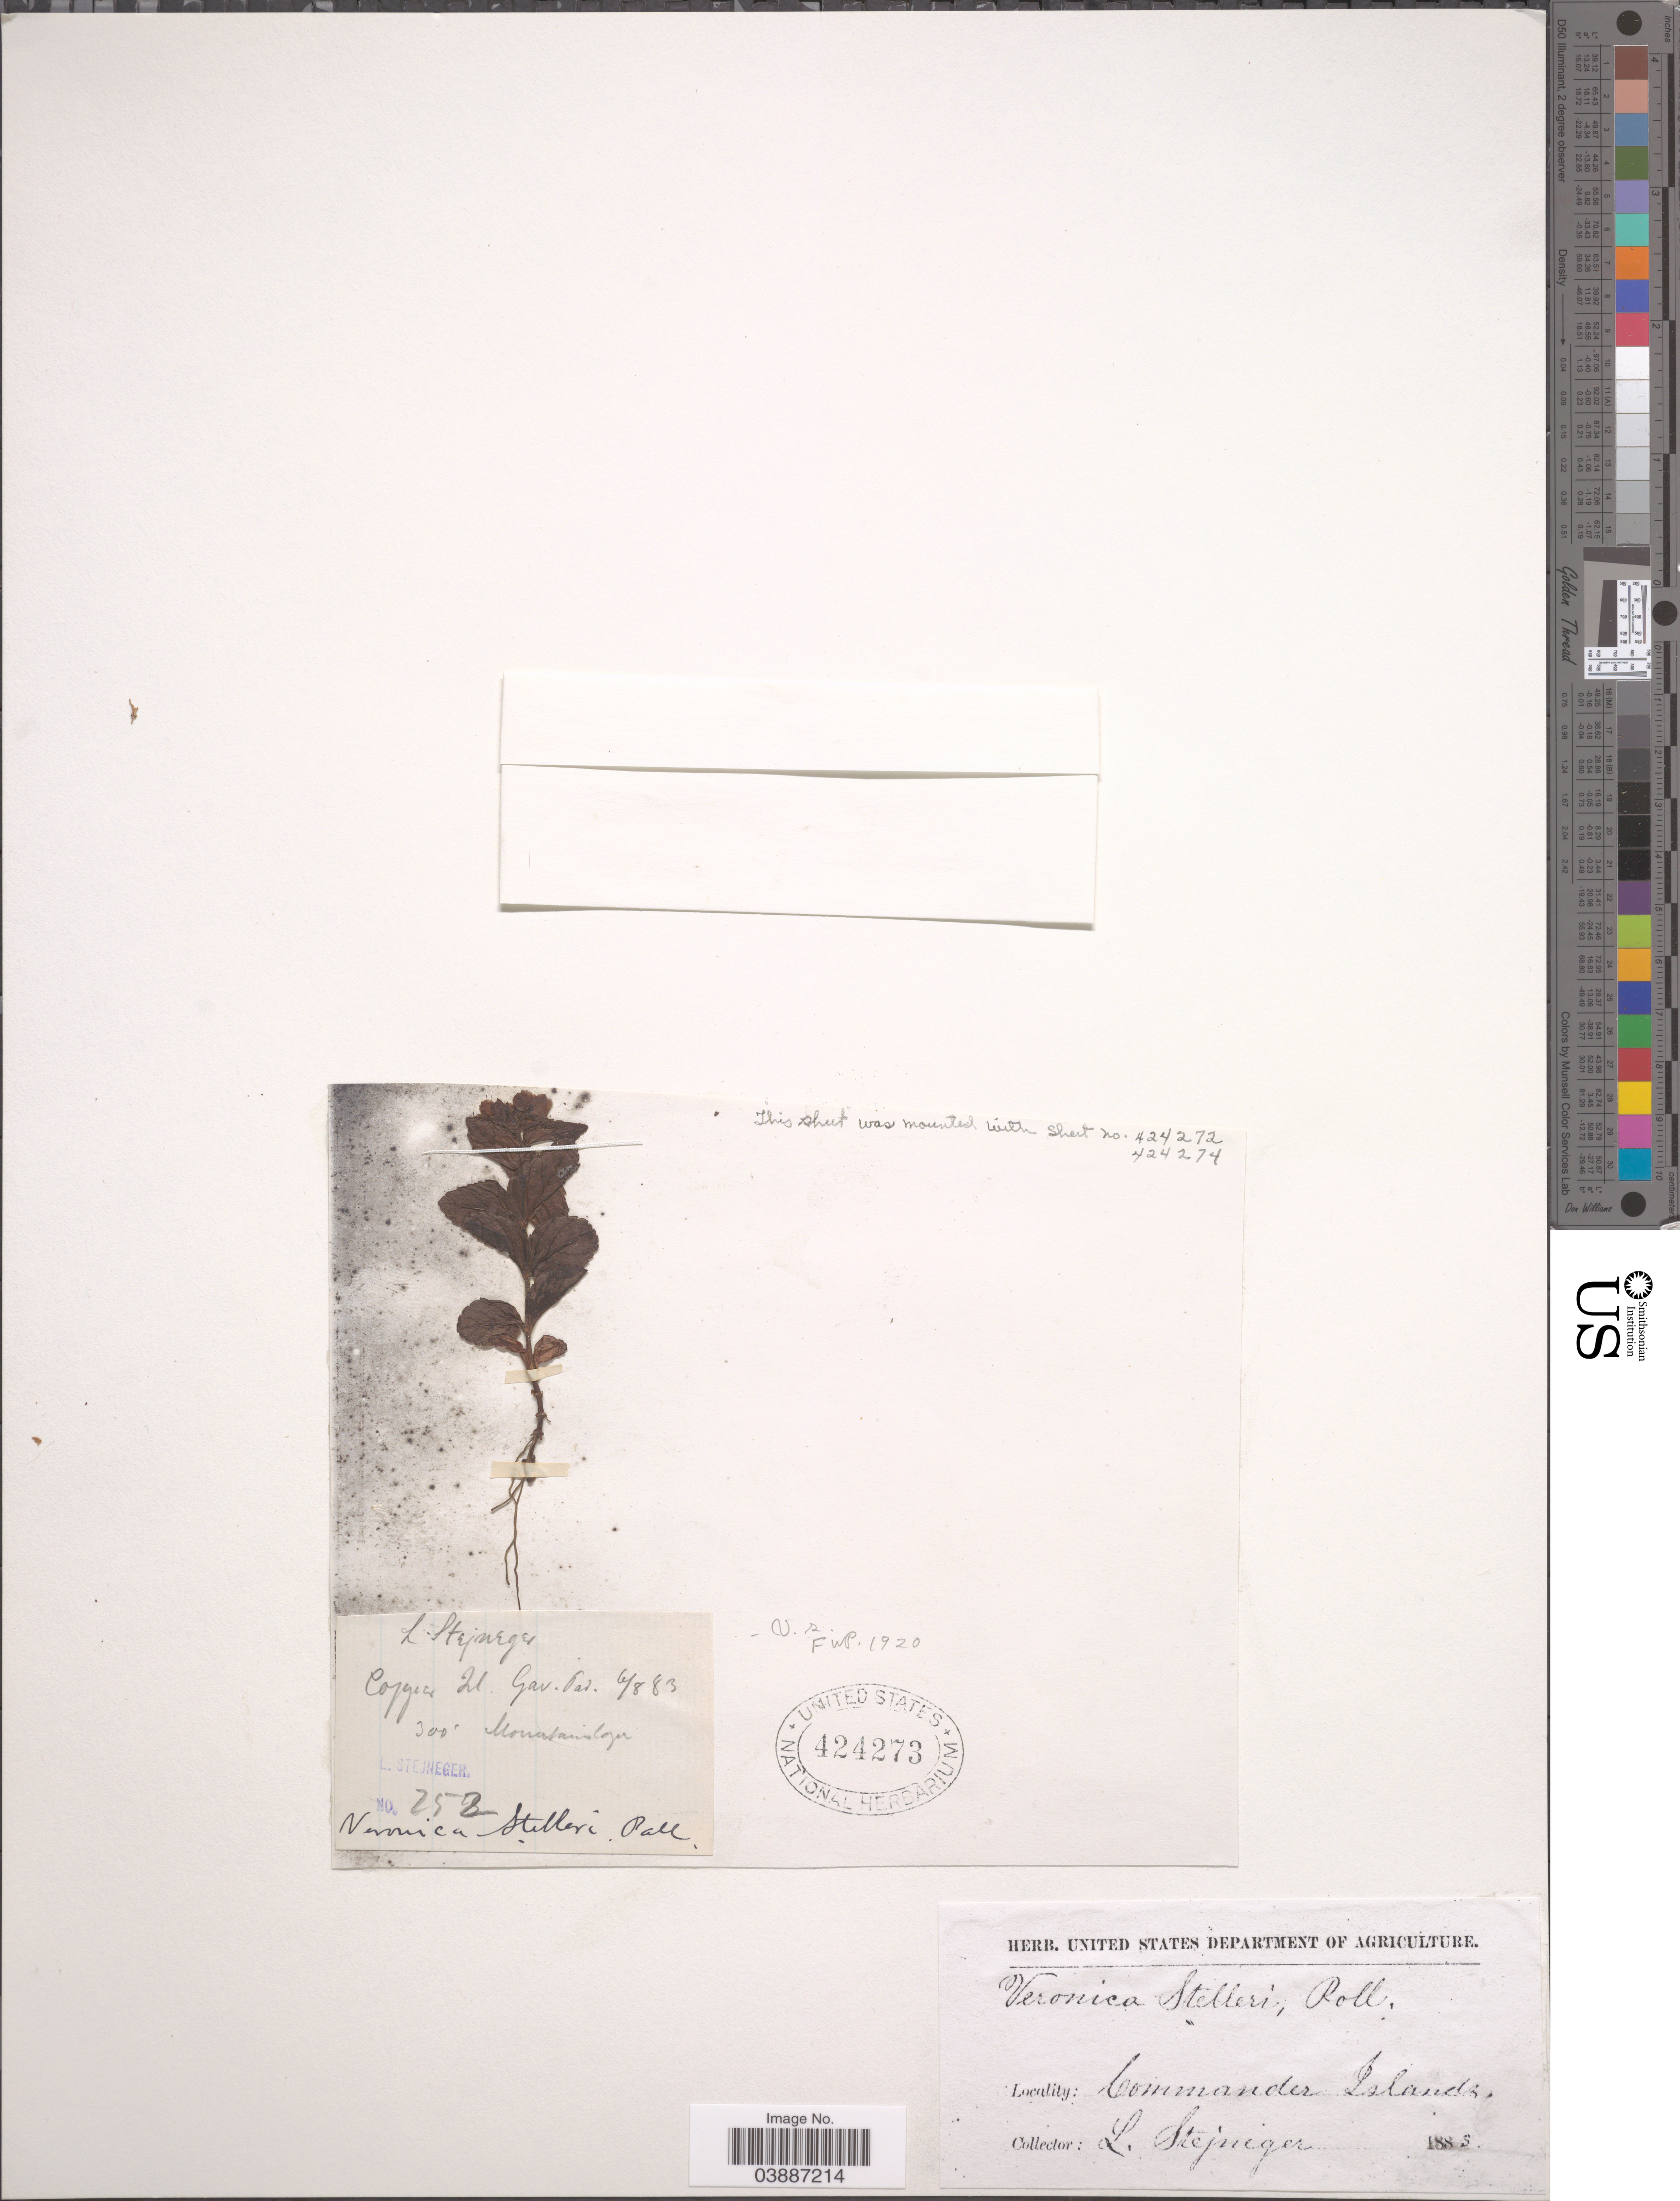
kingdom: Plantae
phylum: Tracheophyta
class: Magnoliopsida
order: Lamiales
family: Plantaginaceae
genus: Veronica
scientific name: Veronica grandiflora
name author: Gaertn.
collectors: L. Stejneger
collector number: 252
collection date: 1883-08-06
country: Russian Federation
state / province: Kamchatka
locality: Copper Is.. Commander Islands.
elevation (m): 91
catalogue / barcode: US 424273